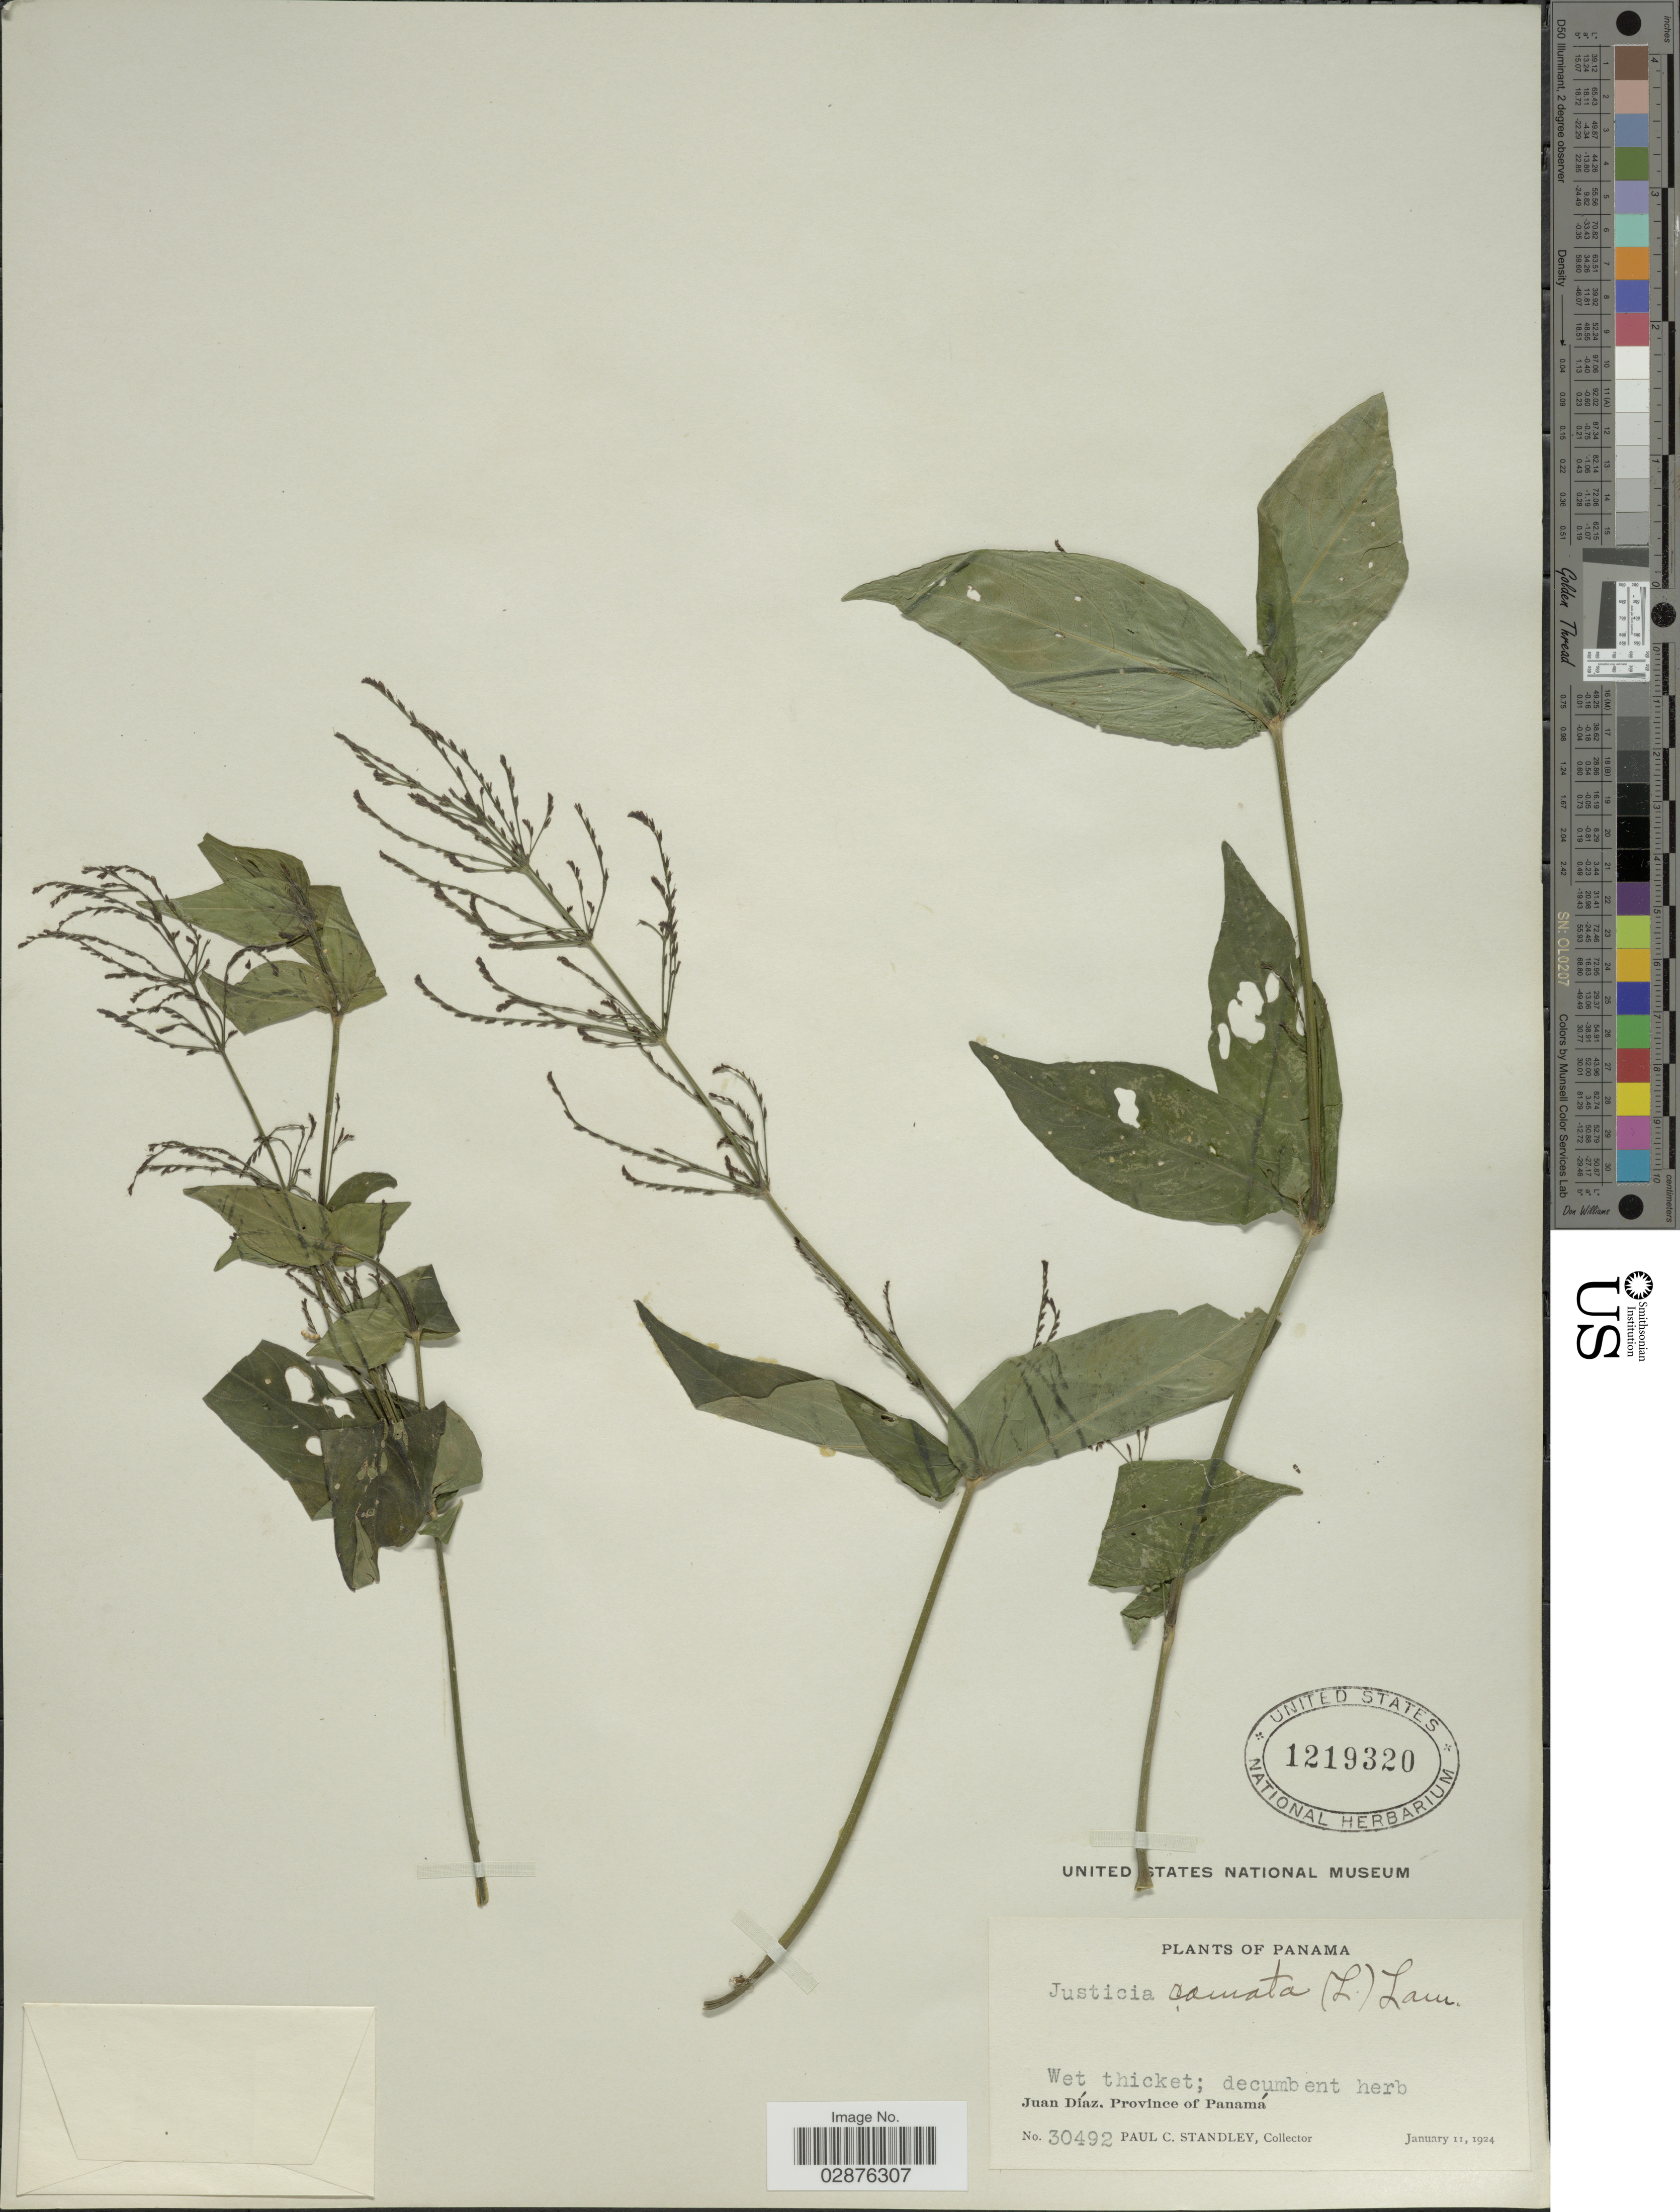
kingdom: Plantae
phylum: Tracheophyta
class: Magnoliopsida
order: Lamiales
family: Acanthaceae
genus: Justicia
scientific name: Justicia comata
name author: (L.) Lam.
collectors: P. C. Standley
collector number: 30492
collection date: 1924-01-11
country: Panama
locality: Juan Díaz.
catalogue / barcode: US 1219320